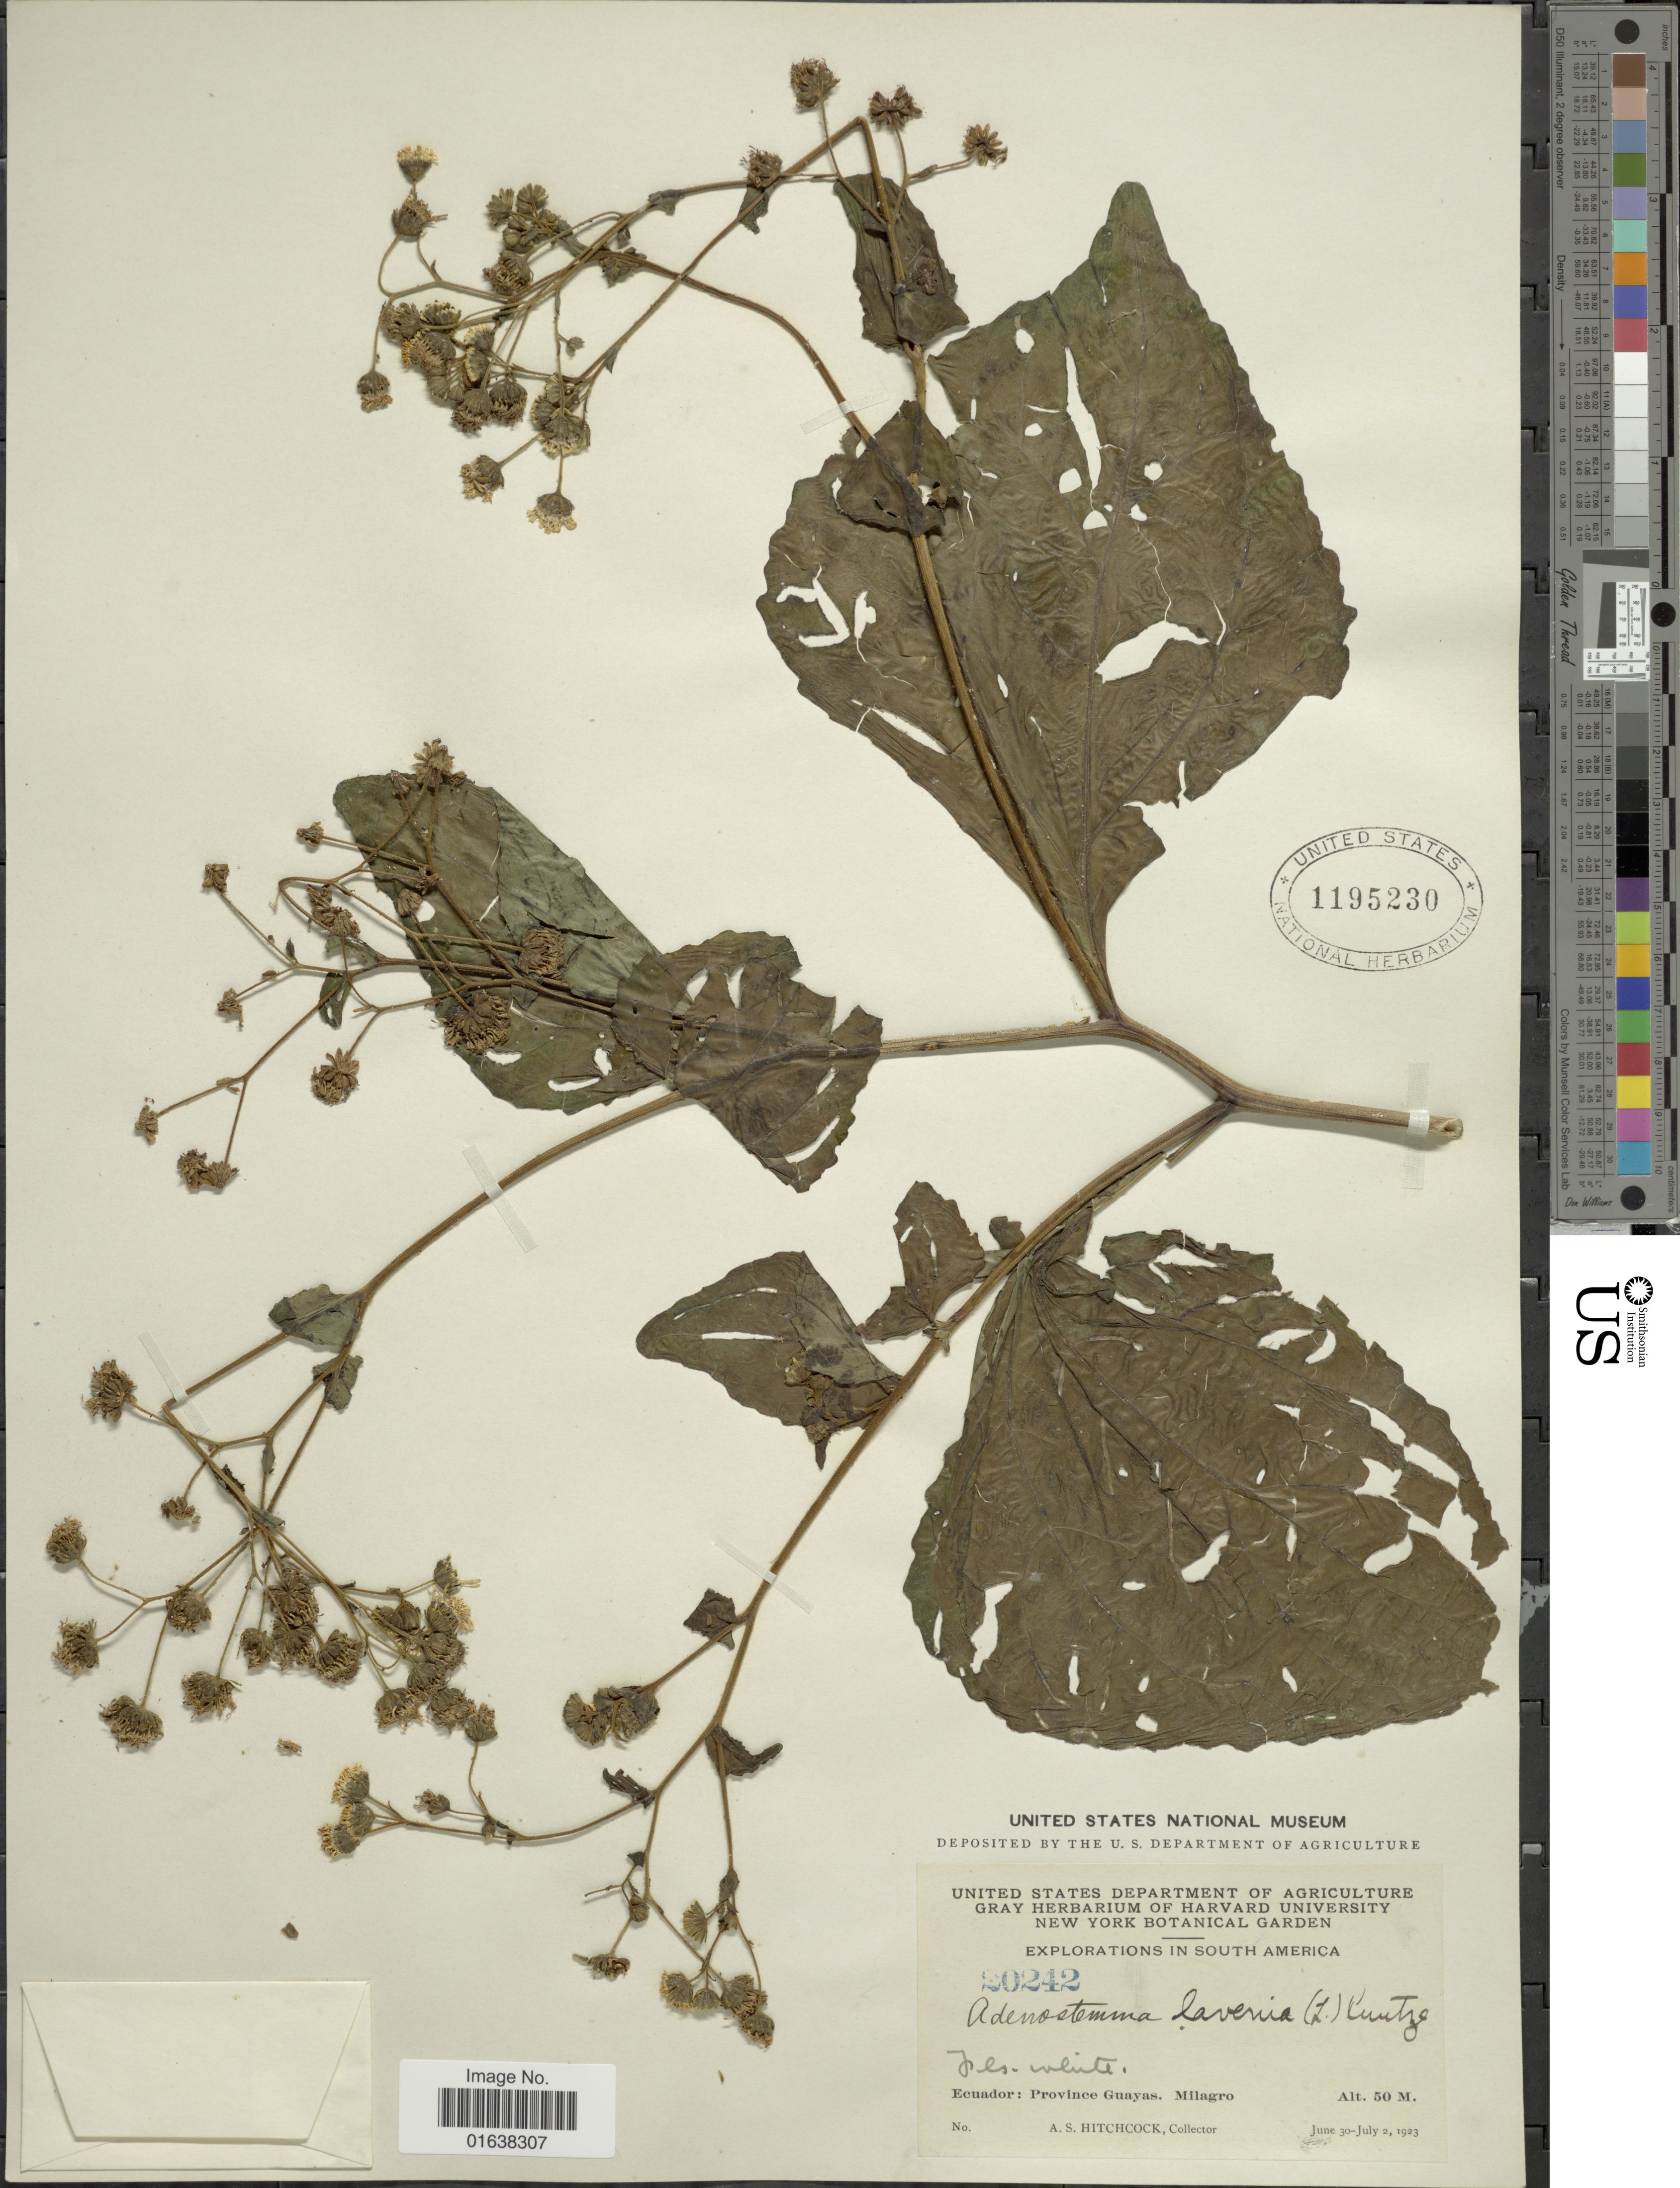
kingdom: Plantae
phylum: Tracheophyta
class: Magnoliopsida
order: Asterales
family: Asteraceae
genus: Adenostemma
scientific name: Adenostemma platyphyllum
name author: Cass.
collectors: A. S. Hitchcock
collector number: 20242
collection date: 1923-06-30/1923-07-02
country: Ecuador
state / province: Guayas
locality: Ecuador: Province Guayas, Milagro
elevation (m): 50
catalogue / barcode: US 1195230